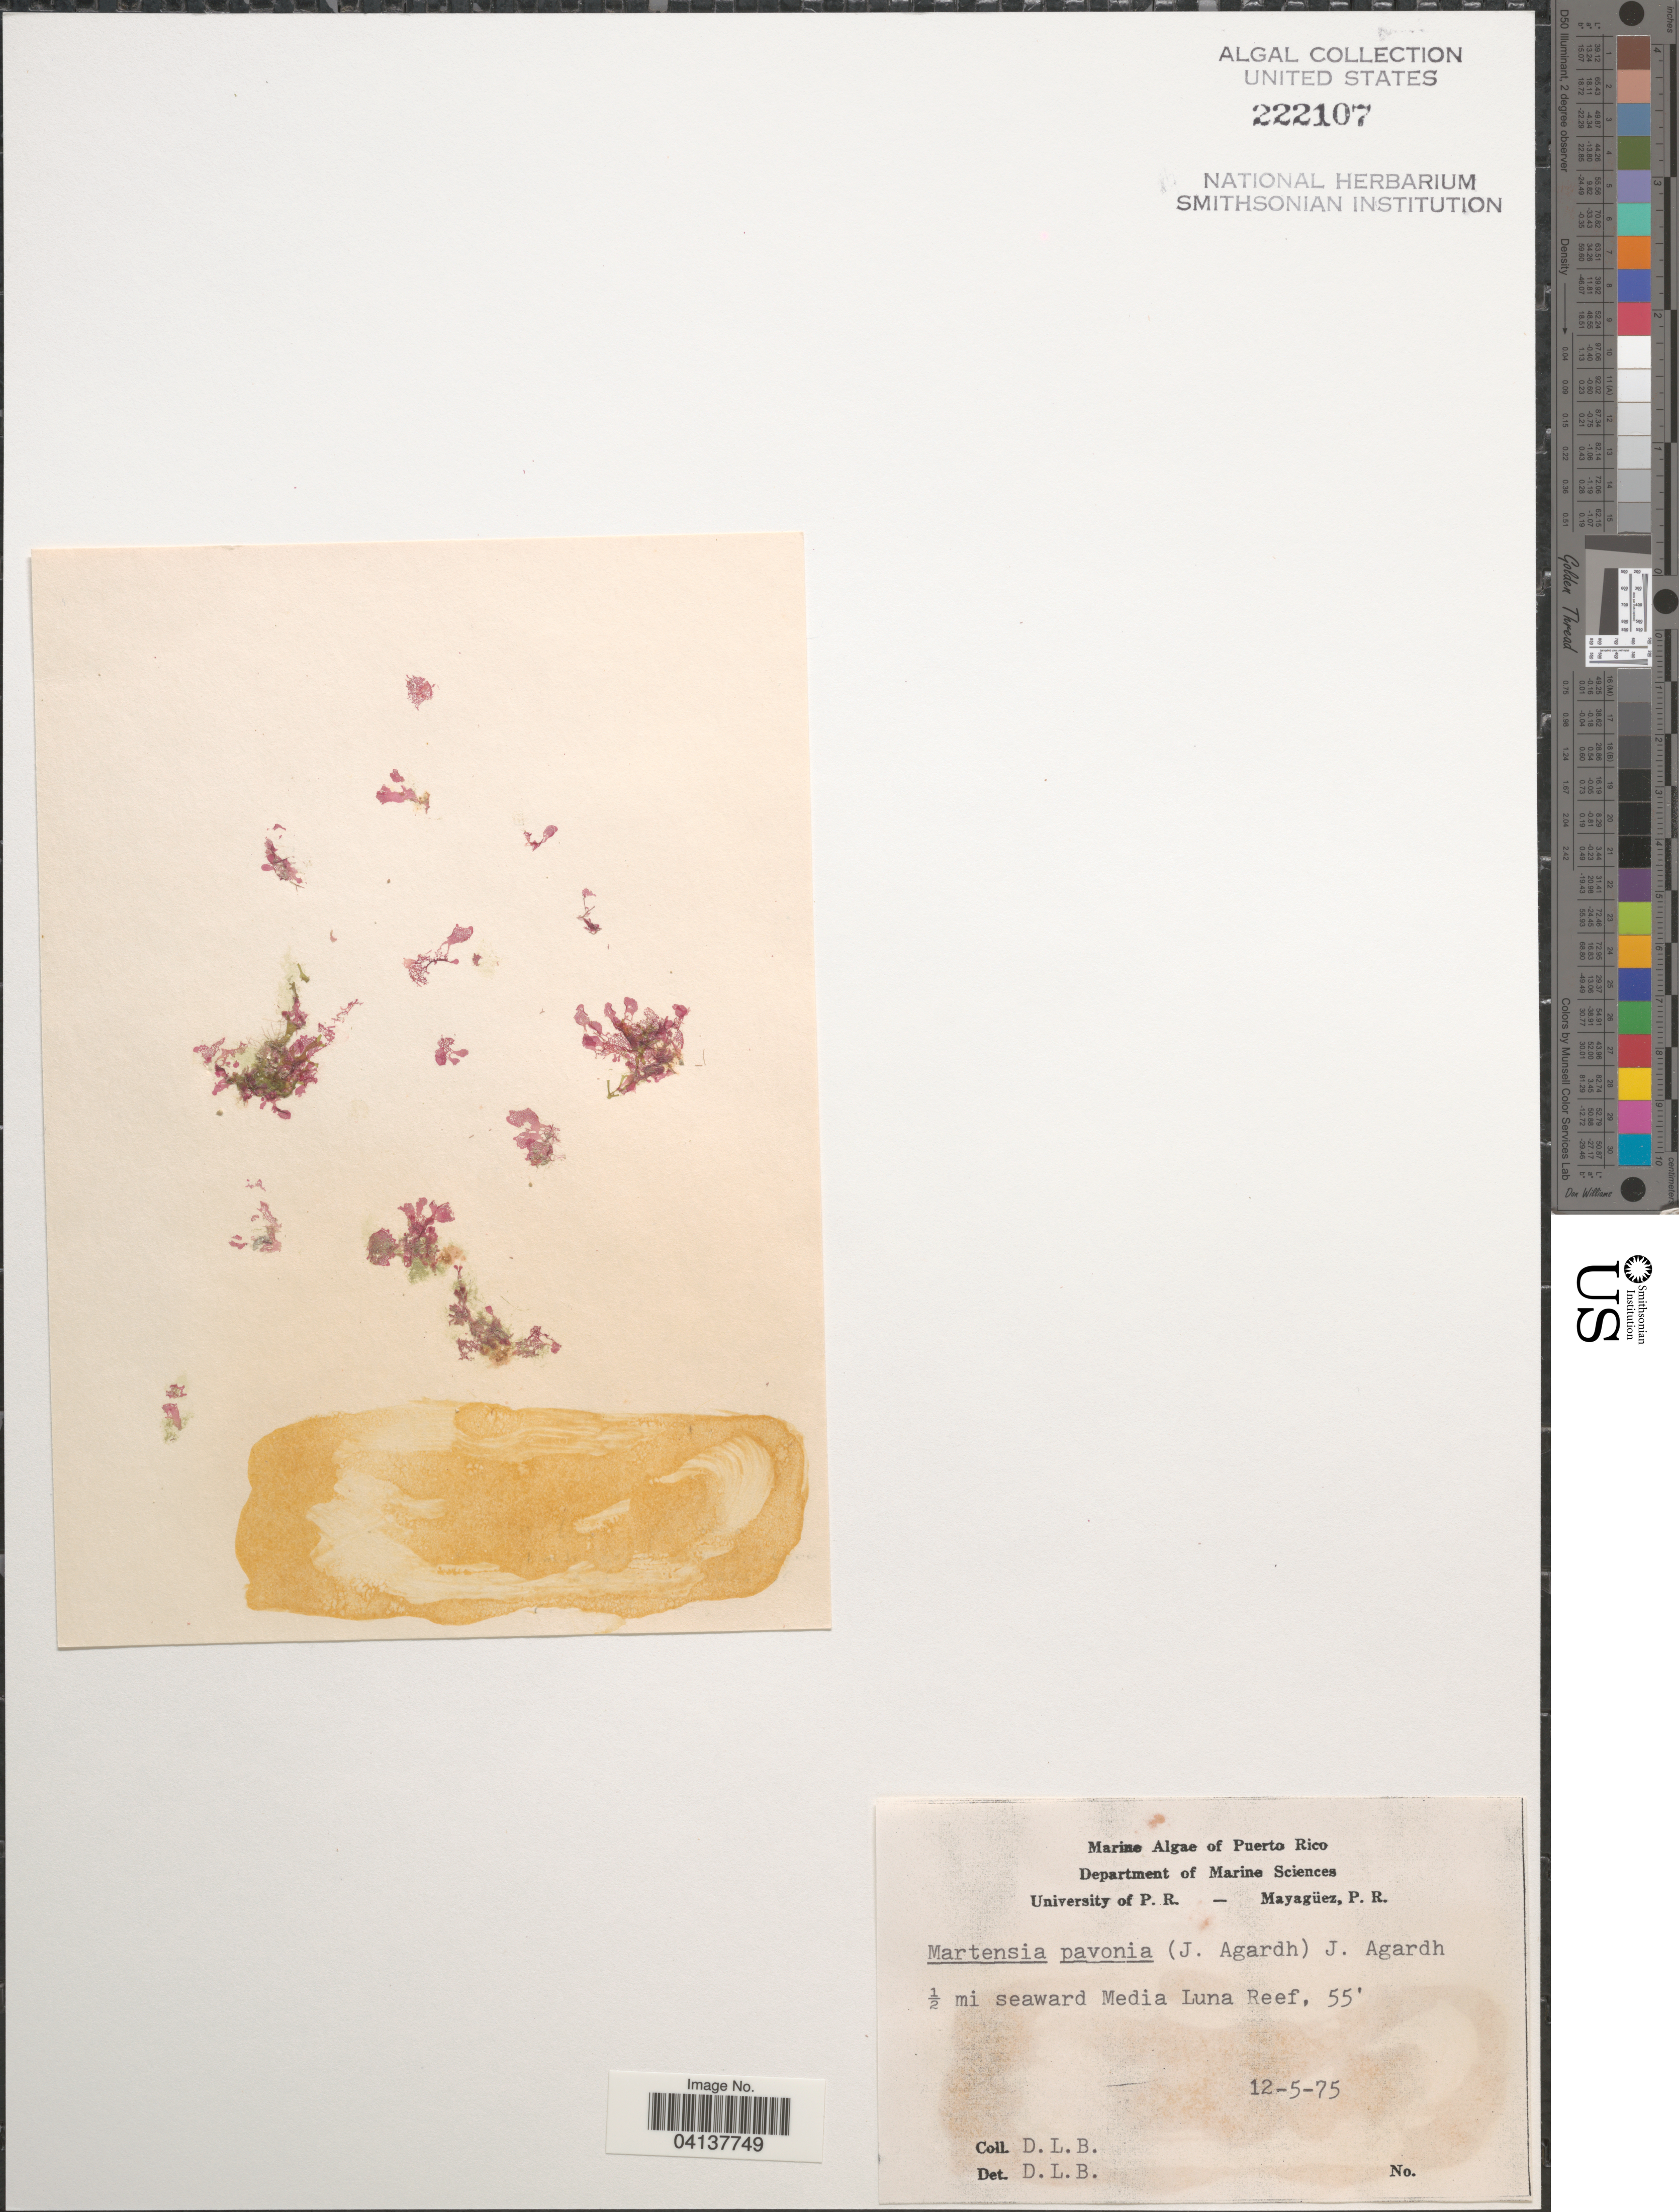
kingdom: Plantae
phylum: Rhodophyta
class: Florideophyceae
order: Ceramiales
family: Delesseriaceae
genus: Martensia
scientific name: Martensia pavonia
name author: (J. Agardh) J. Agardh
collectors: D. L. B.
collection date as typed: Transcribed d/m/y: 12/5/75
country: Puerto Rico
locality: ½ mi seaward Media Luna Reef.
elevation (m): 17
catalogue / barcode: US 222107